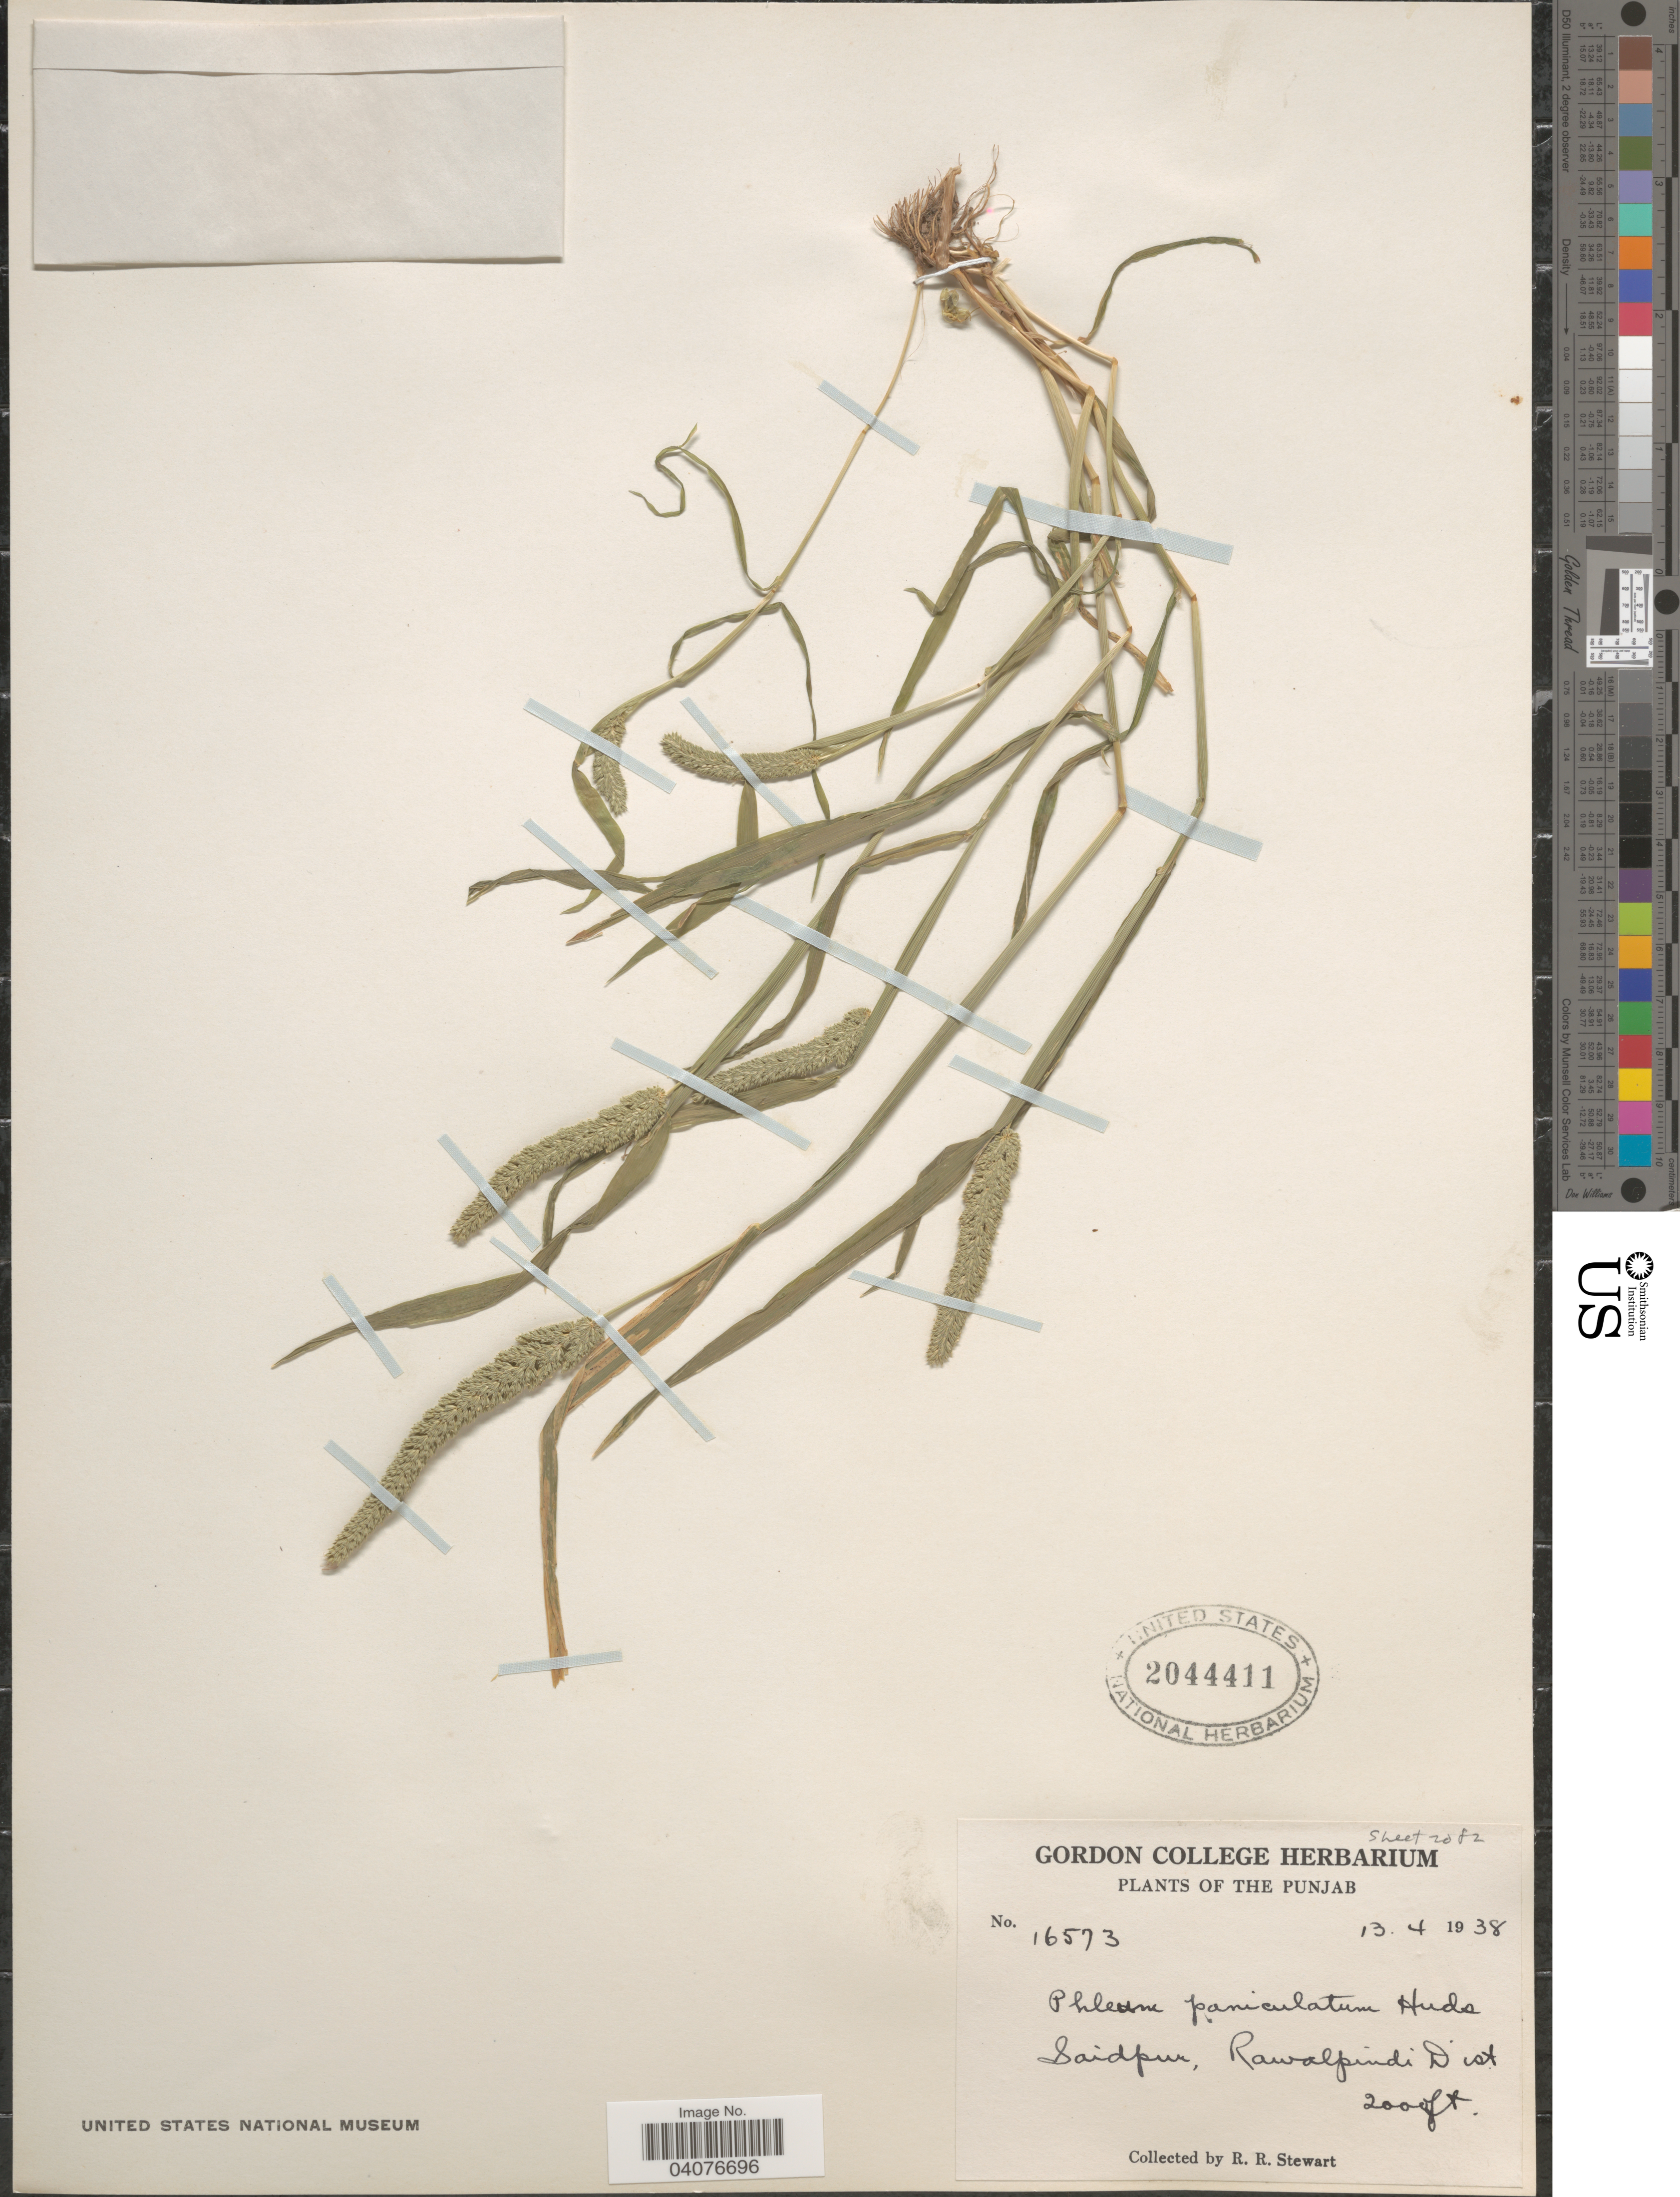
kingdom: Plantae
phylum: Tracheophyta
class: Liliopsida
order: Poales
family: Poaceae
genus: Phleum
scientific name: Phleum paniculatum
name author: Huds.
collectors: R. Stewart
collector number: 16573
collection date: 1938-04-13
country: Pakistan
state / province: Punjab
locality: Saidpur, Rawalpindi Dist.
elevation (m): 610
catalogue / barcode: US 2044411